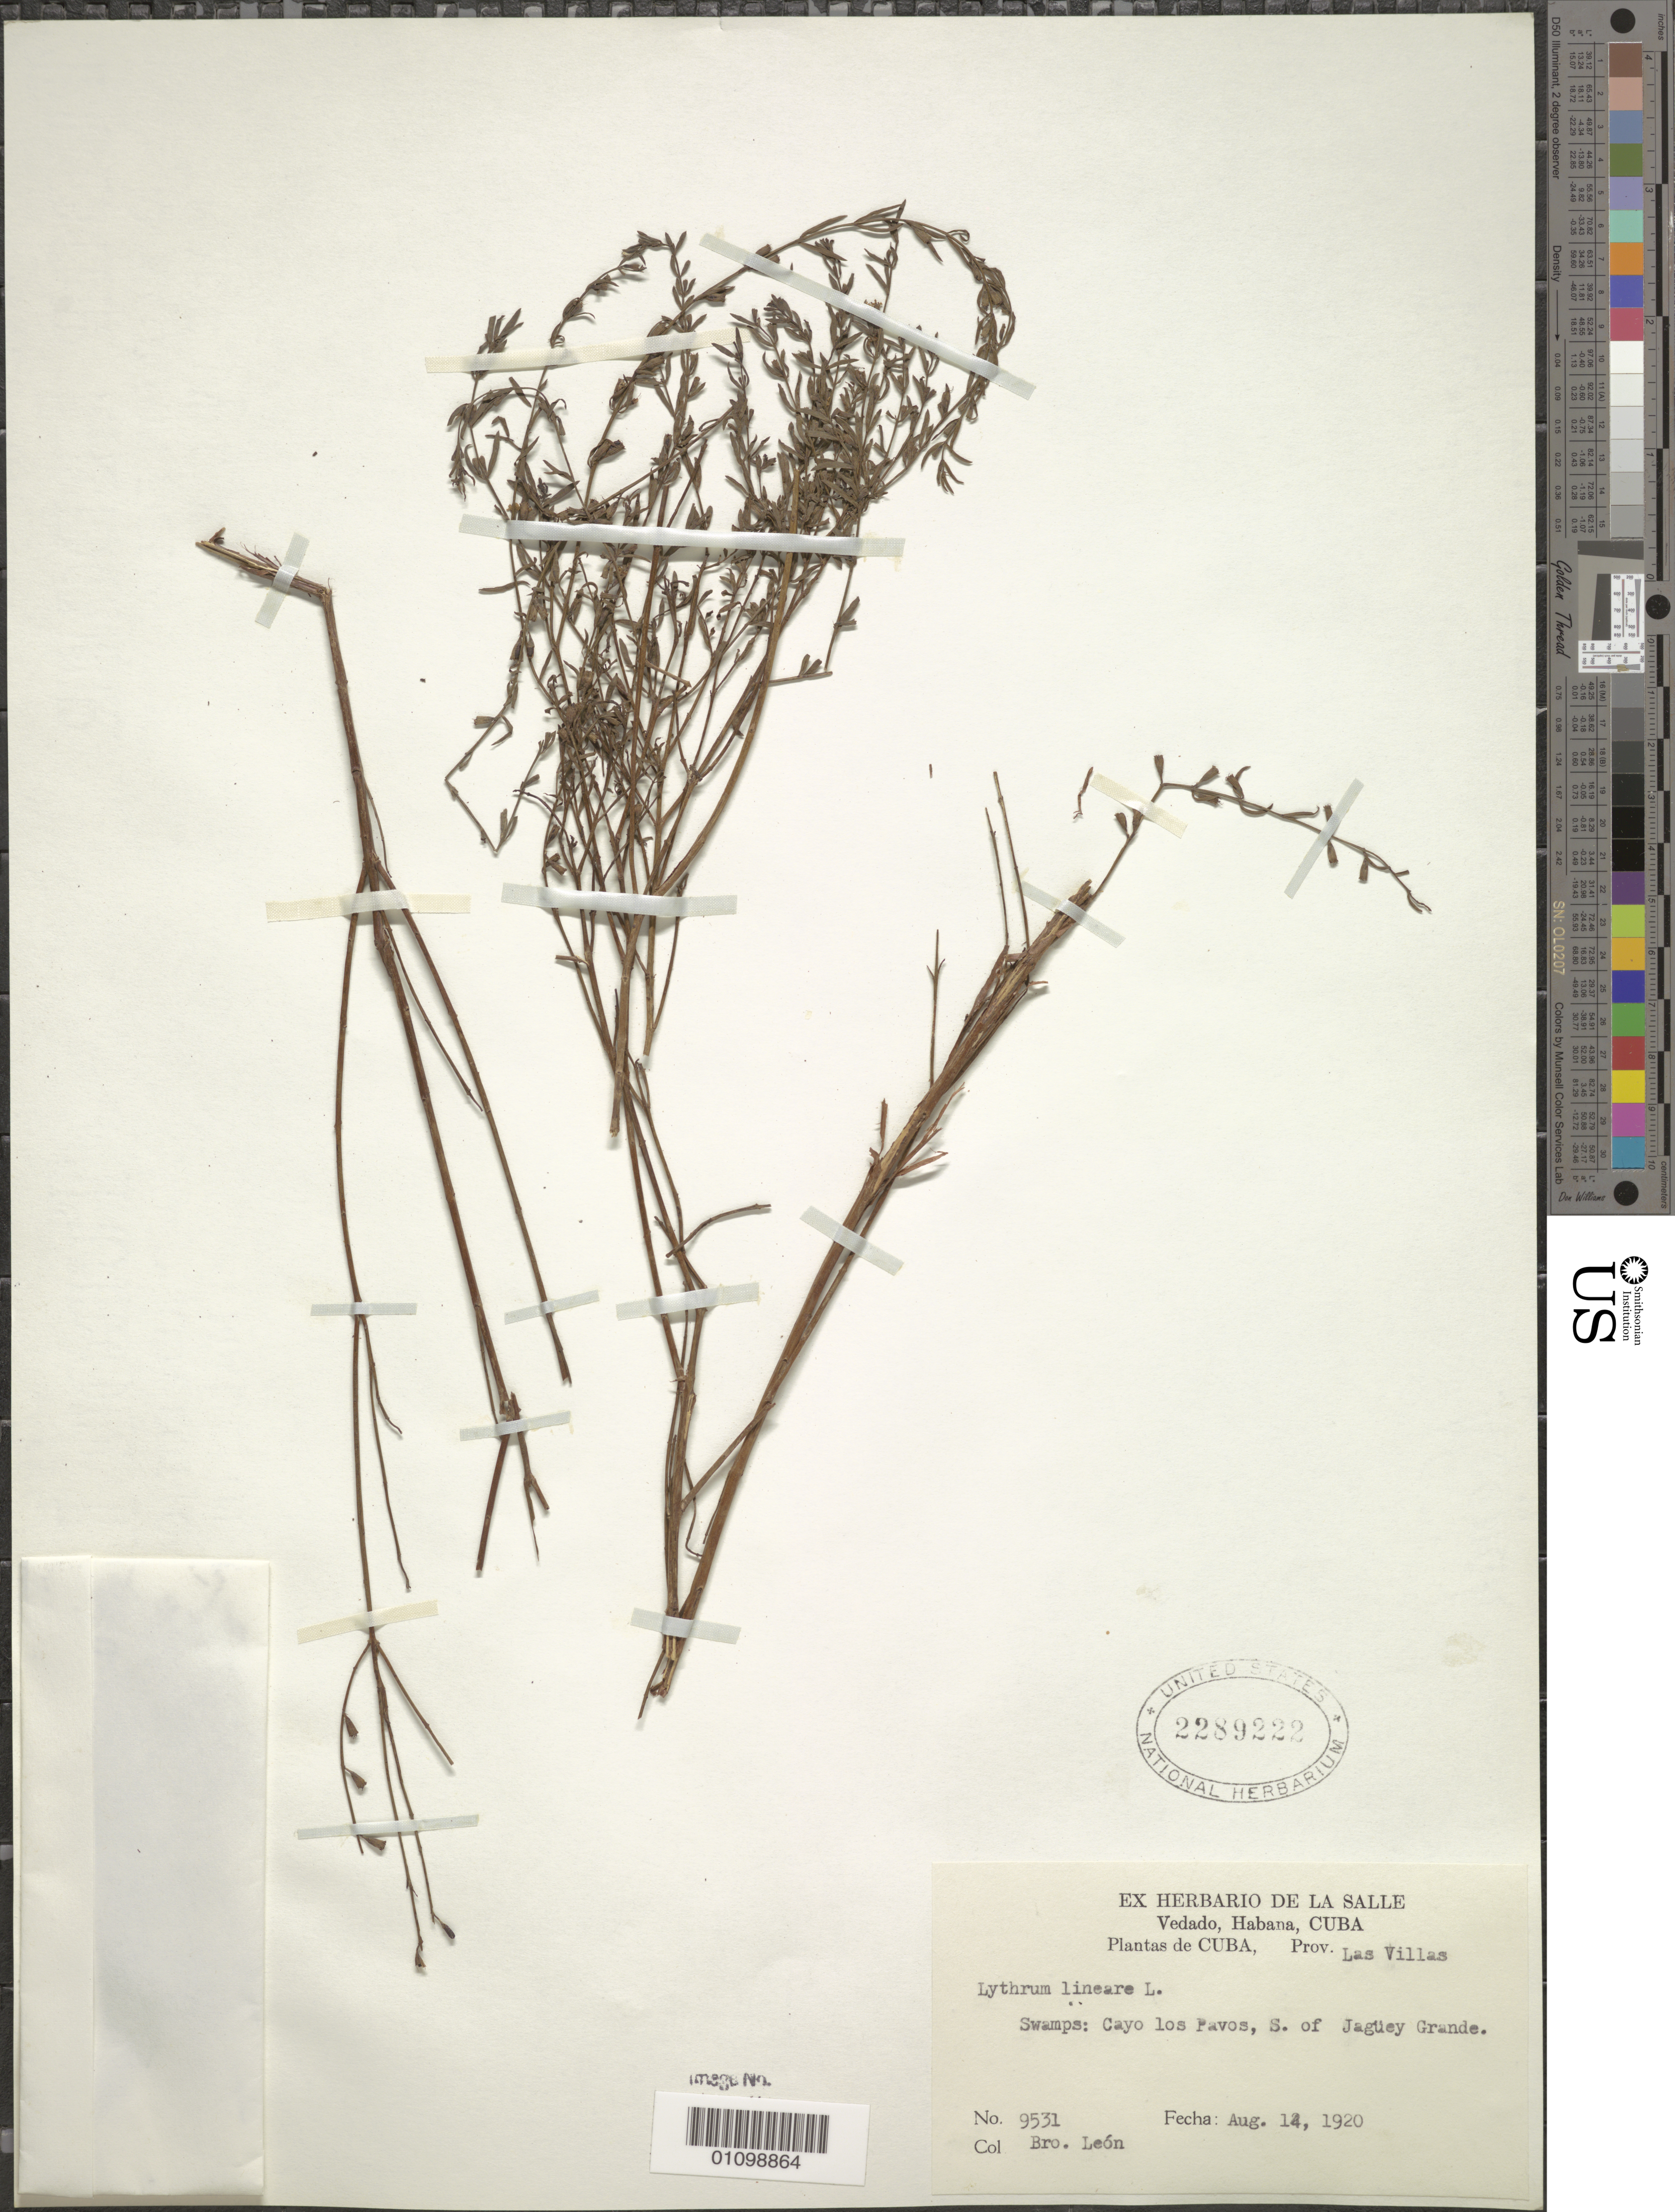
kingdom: Plantae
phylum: Tracheophyta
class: Magnoliopsida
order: Myrtales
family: Lythraceae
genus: Lythrum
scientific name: Lythrum lineare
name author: L.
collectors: Bro. León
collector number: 9531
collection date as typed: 14 Aug 1920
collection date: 1920-08-14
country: Cuba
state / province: Las Villas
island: Cuba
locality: Swamps: Cayo los Pavos, S of Jaguey Grande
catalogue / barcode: US 2289222